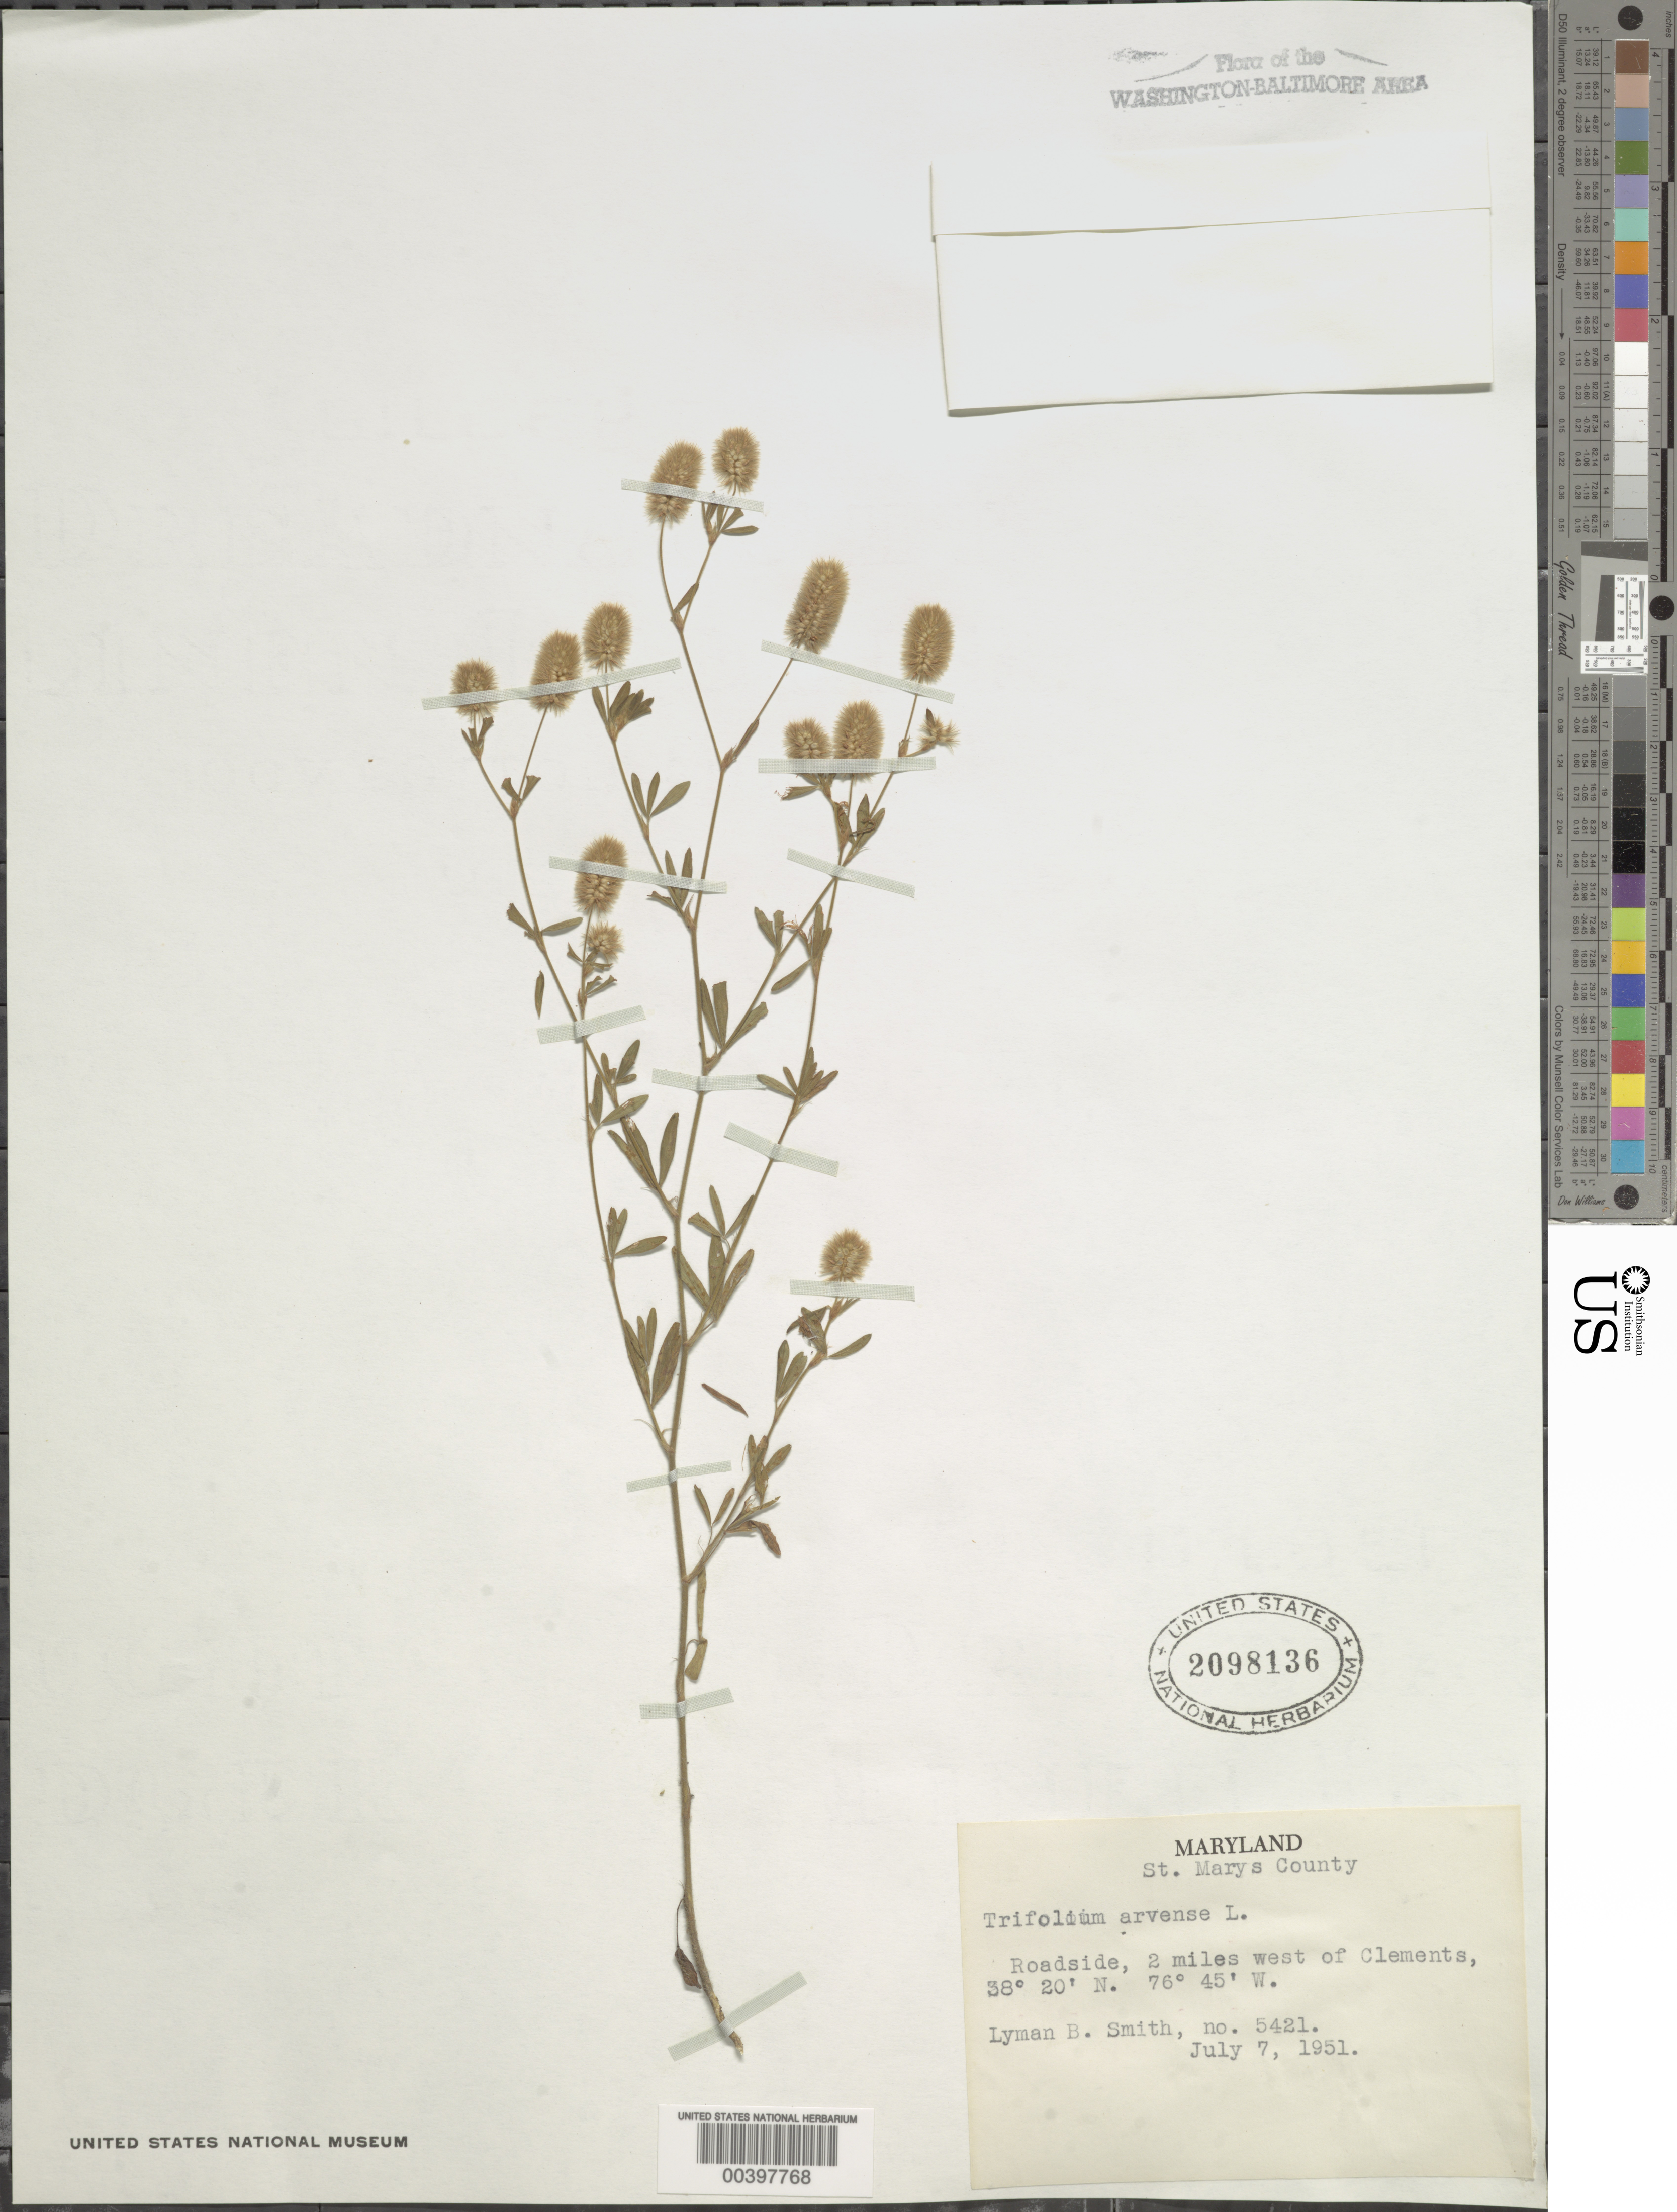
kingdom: Plantae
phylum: Tracheophyta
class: Magnoliopsida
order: Fabales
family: Fabaceae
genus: Trifolium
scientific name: Trifolium arvense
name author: L.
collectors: L. Smith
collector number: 5421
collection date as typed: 07 Jul 1951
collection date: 1951-07-07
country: United States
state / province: Maryland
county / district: St. Mary's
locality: West of Clements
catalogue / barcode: US 2098136